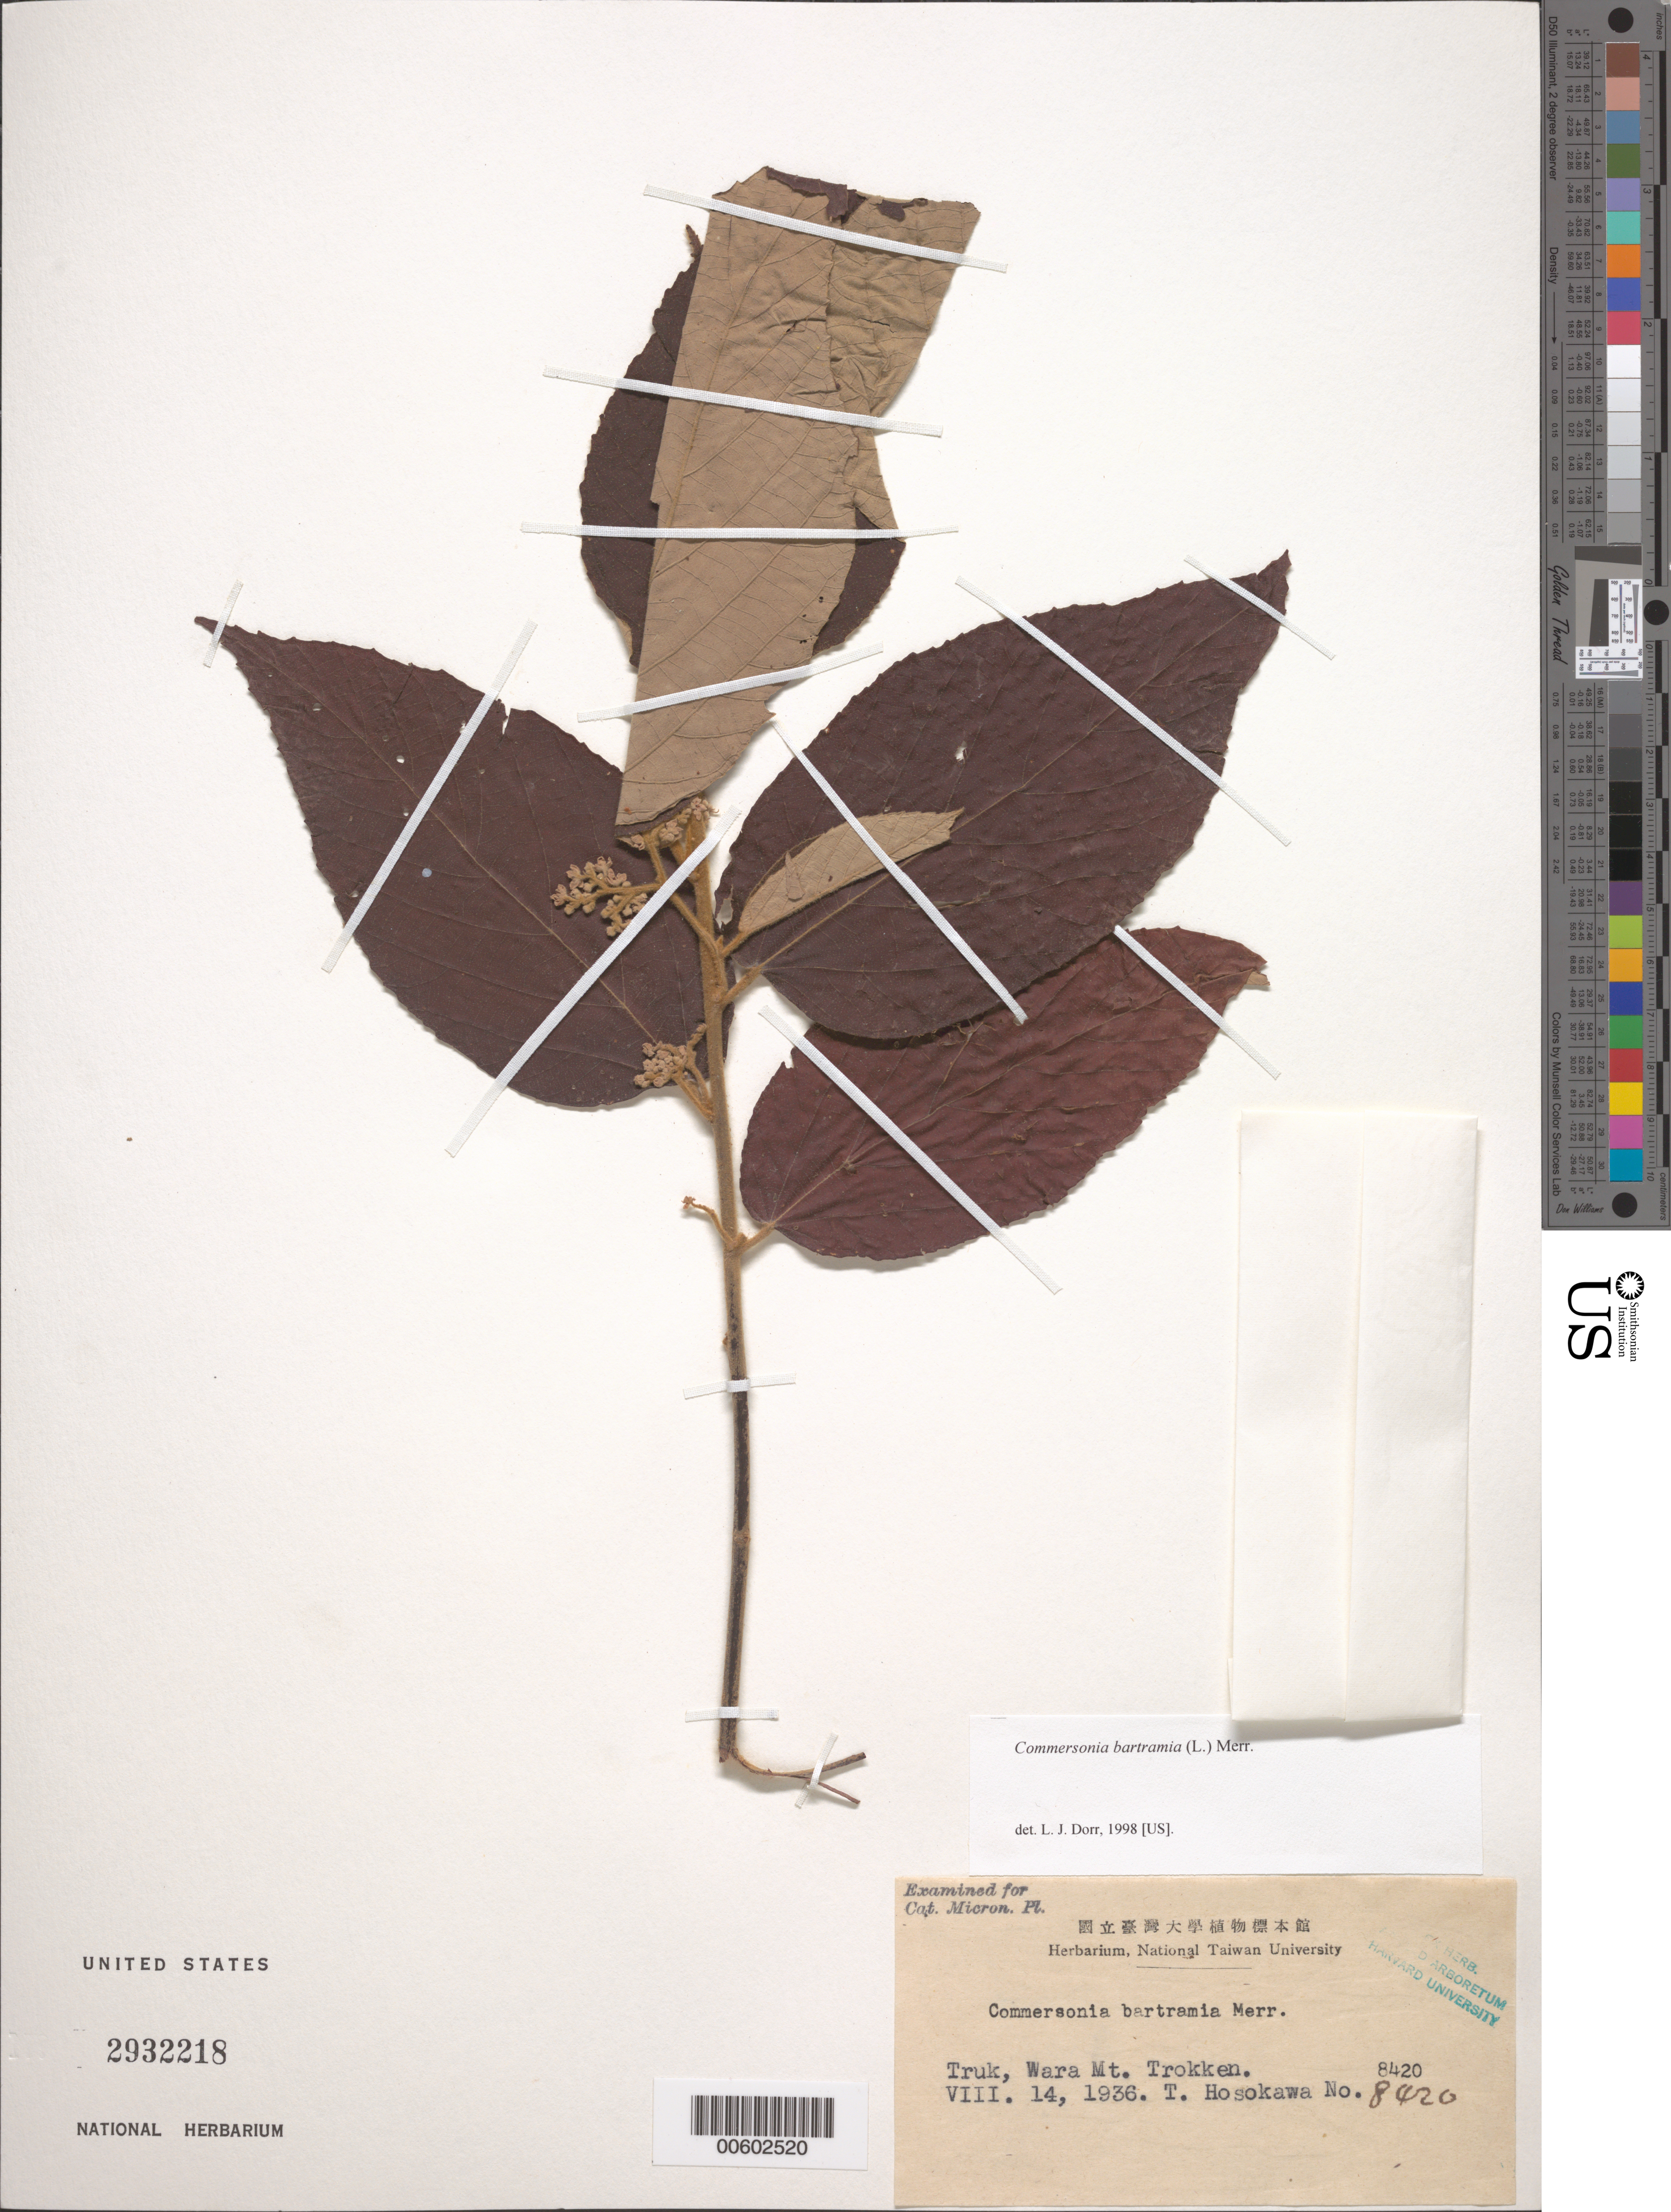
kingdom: Plantae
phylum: Tracheophyta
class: Magnoliopsida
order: Malvales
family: Malvaceae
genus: Commersonia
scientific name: Commersonia bartramia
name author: (L.) Merr.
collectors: T. Hosakawa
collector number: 8420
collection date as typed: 14 Aug 1936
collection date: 1936-08-14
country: Micronesia, Federated States of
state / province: Truk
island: Truk (Chuuk) Is.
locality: Wara Mt. Trokken. [Chuuk = Truk] [Truk Is.]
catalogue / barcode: US 2932218